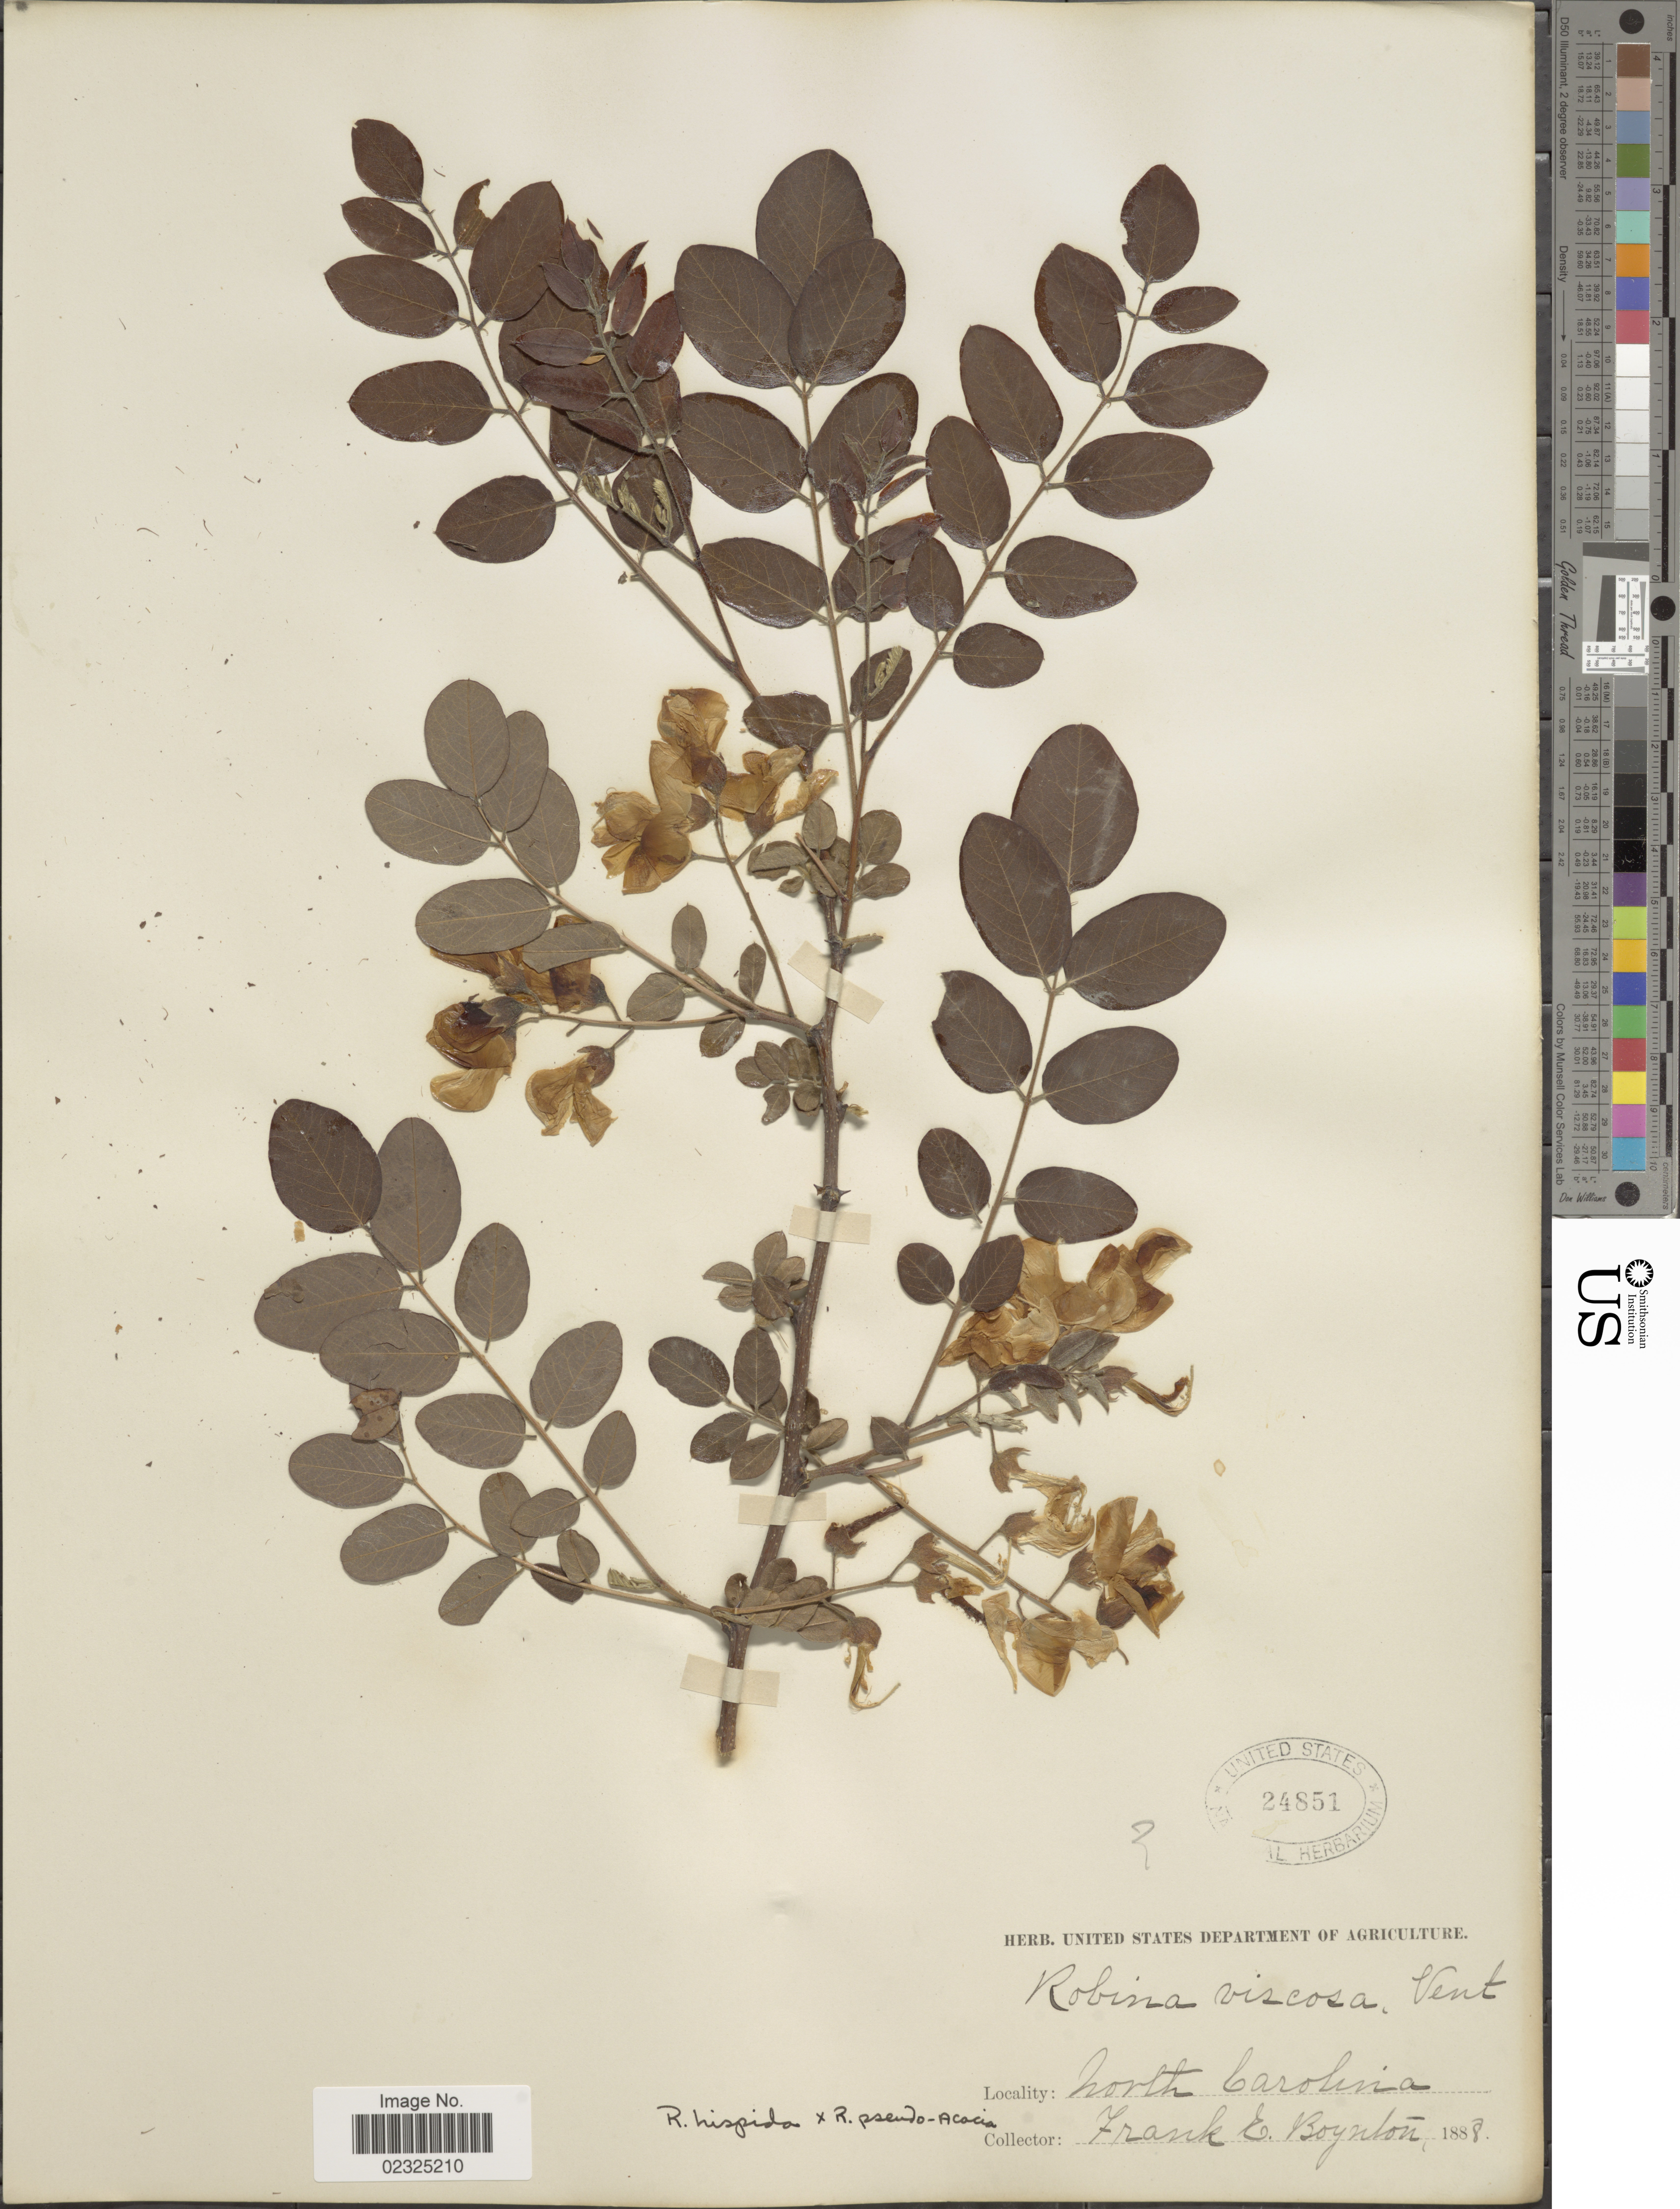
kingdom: Plantae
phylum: Tracheophyta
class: Magnoliopsida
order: Fabales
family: Fabaceae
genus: Robinia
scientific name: Robinia hispida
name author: L.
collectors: F. Boynton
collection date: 1888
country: United States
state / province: North Carolina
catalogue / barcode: US 24851